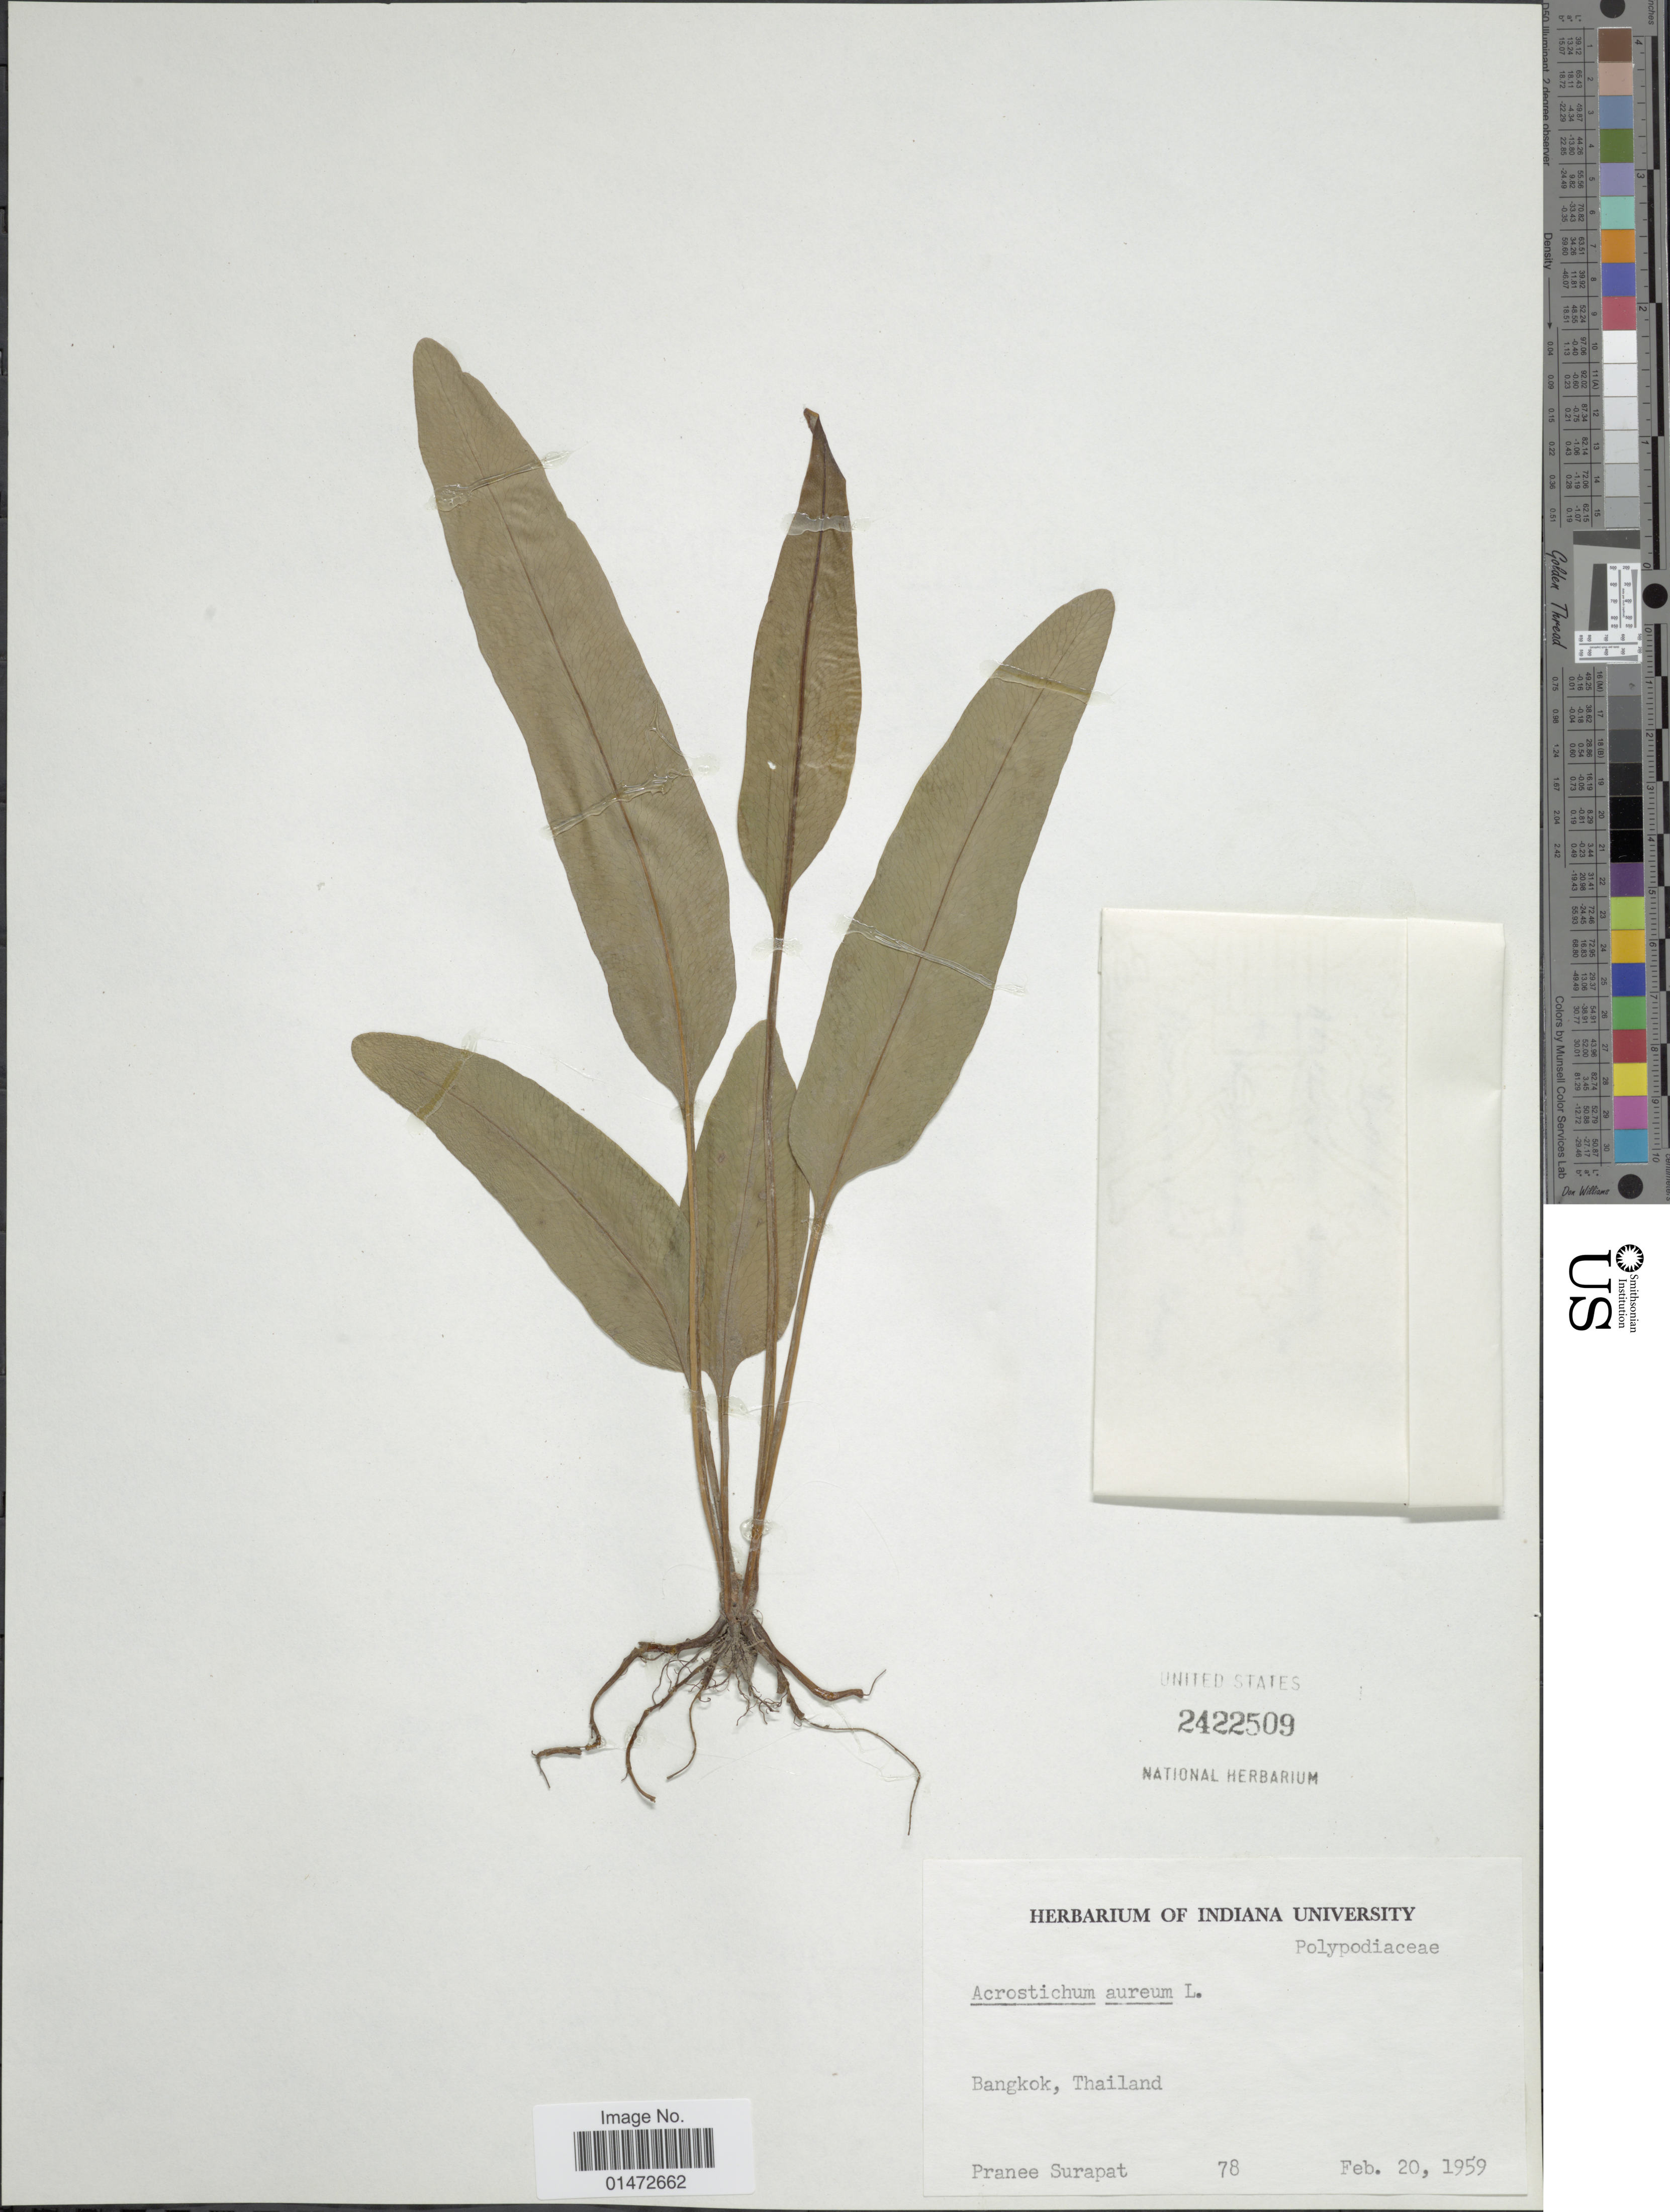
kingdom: Plantae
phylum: Tracheophyta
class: Polypodiopsida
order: Polypodiales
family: Pteridaceae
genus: Acrostichum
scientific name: Acrostichum aureum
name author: L.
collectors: P. Surapat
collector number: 78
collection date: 1959-02-20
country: Thailand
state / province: Bangkok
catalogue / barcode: US 2422509